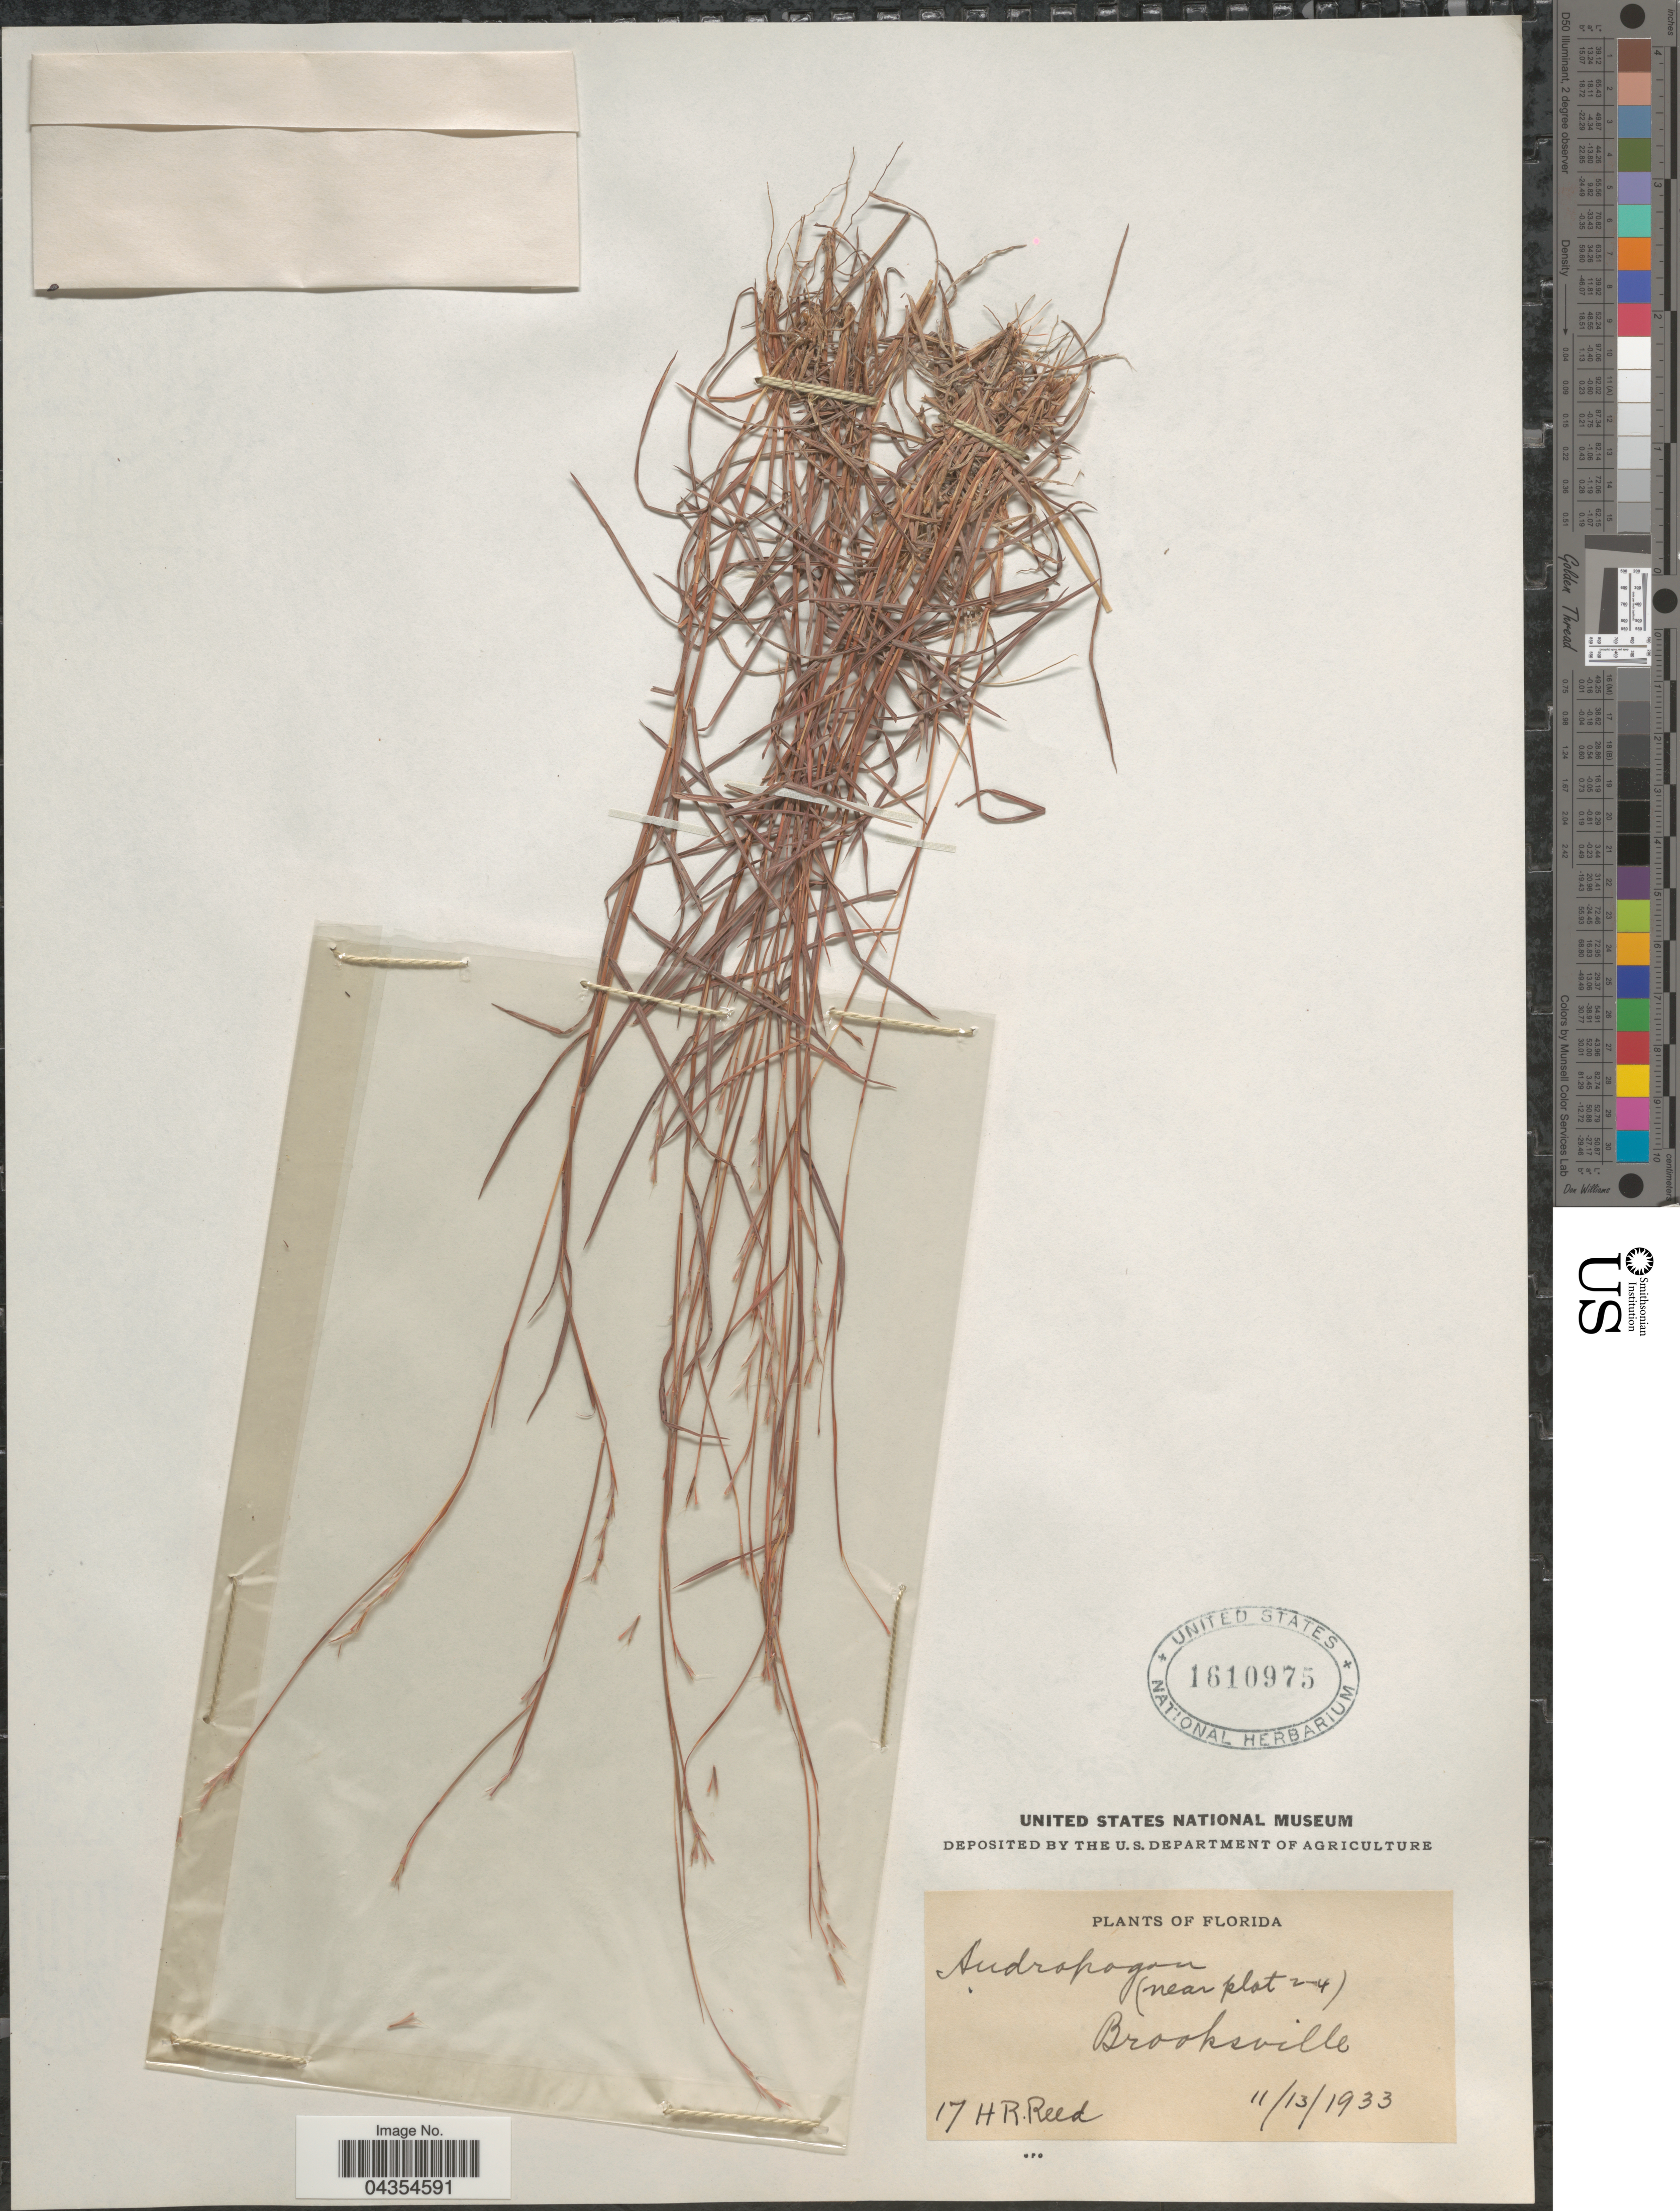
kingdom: Plantae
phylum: Tracheophyta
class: Liliopsida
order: Poales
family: Poaceae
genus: Schizachyrium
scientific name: Schizachyrium niveum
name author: (Swallen) Gould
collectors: H. Reed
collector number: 17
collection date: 1933-11-13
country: United States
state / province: Florida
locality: Brooksville.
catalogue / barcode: US 1610975